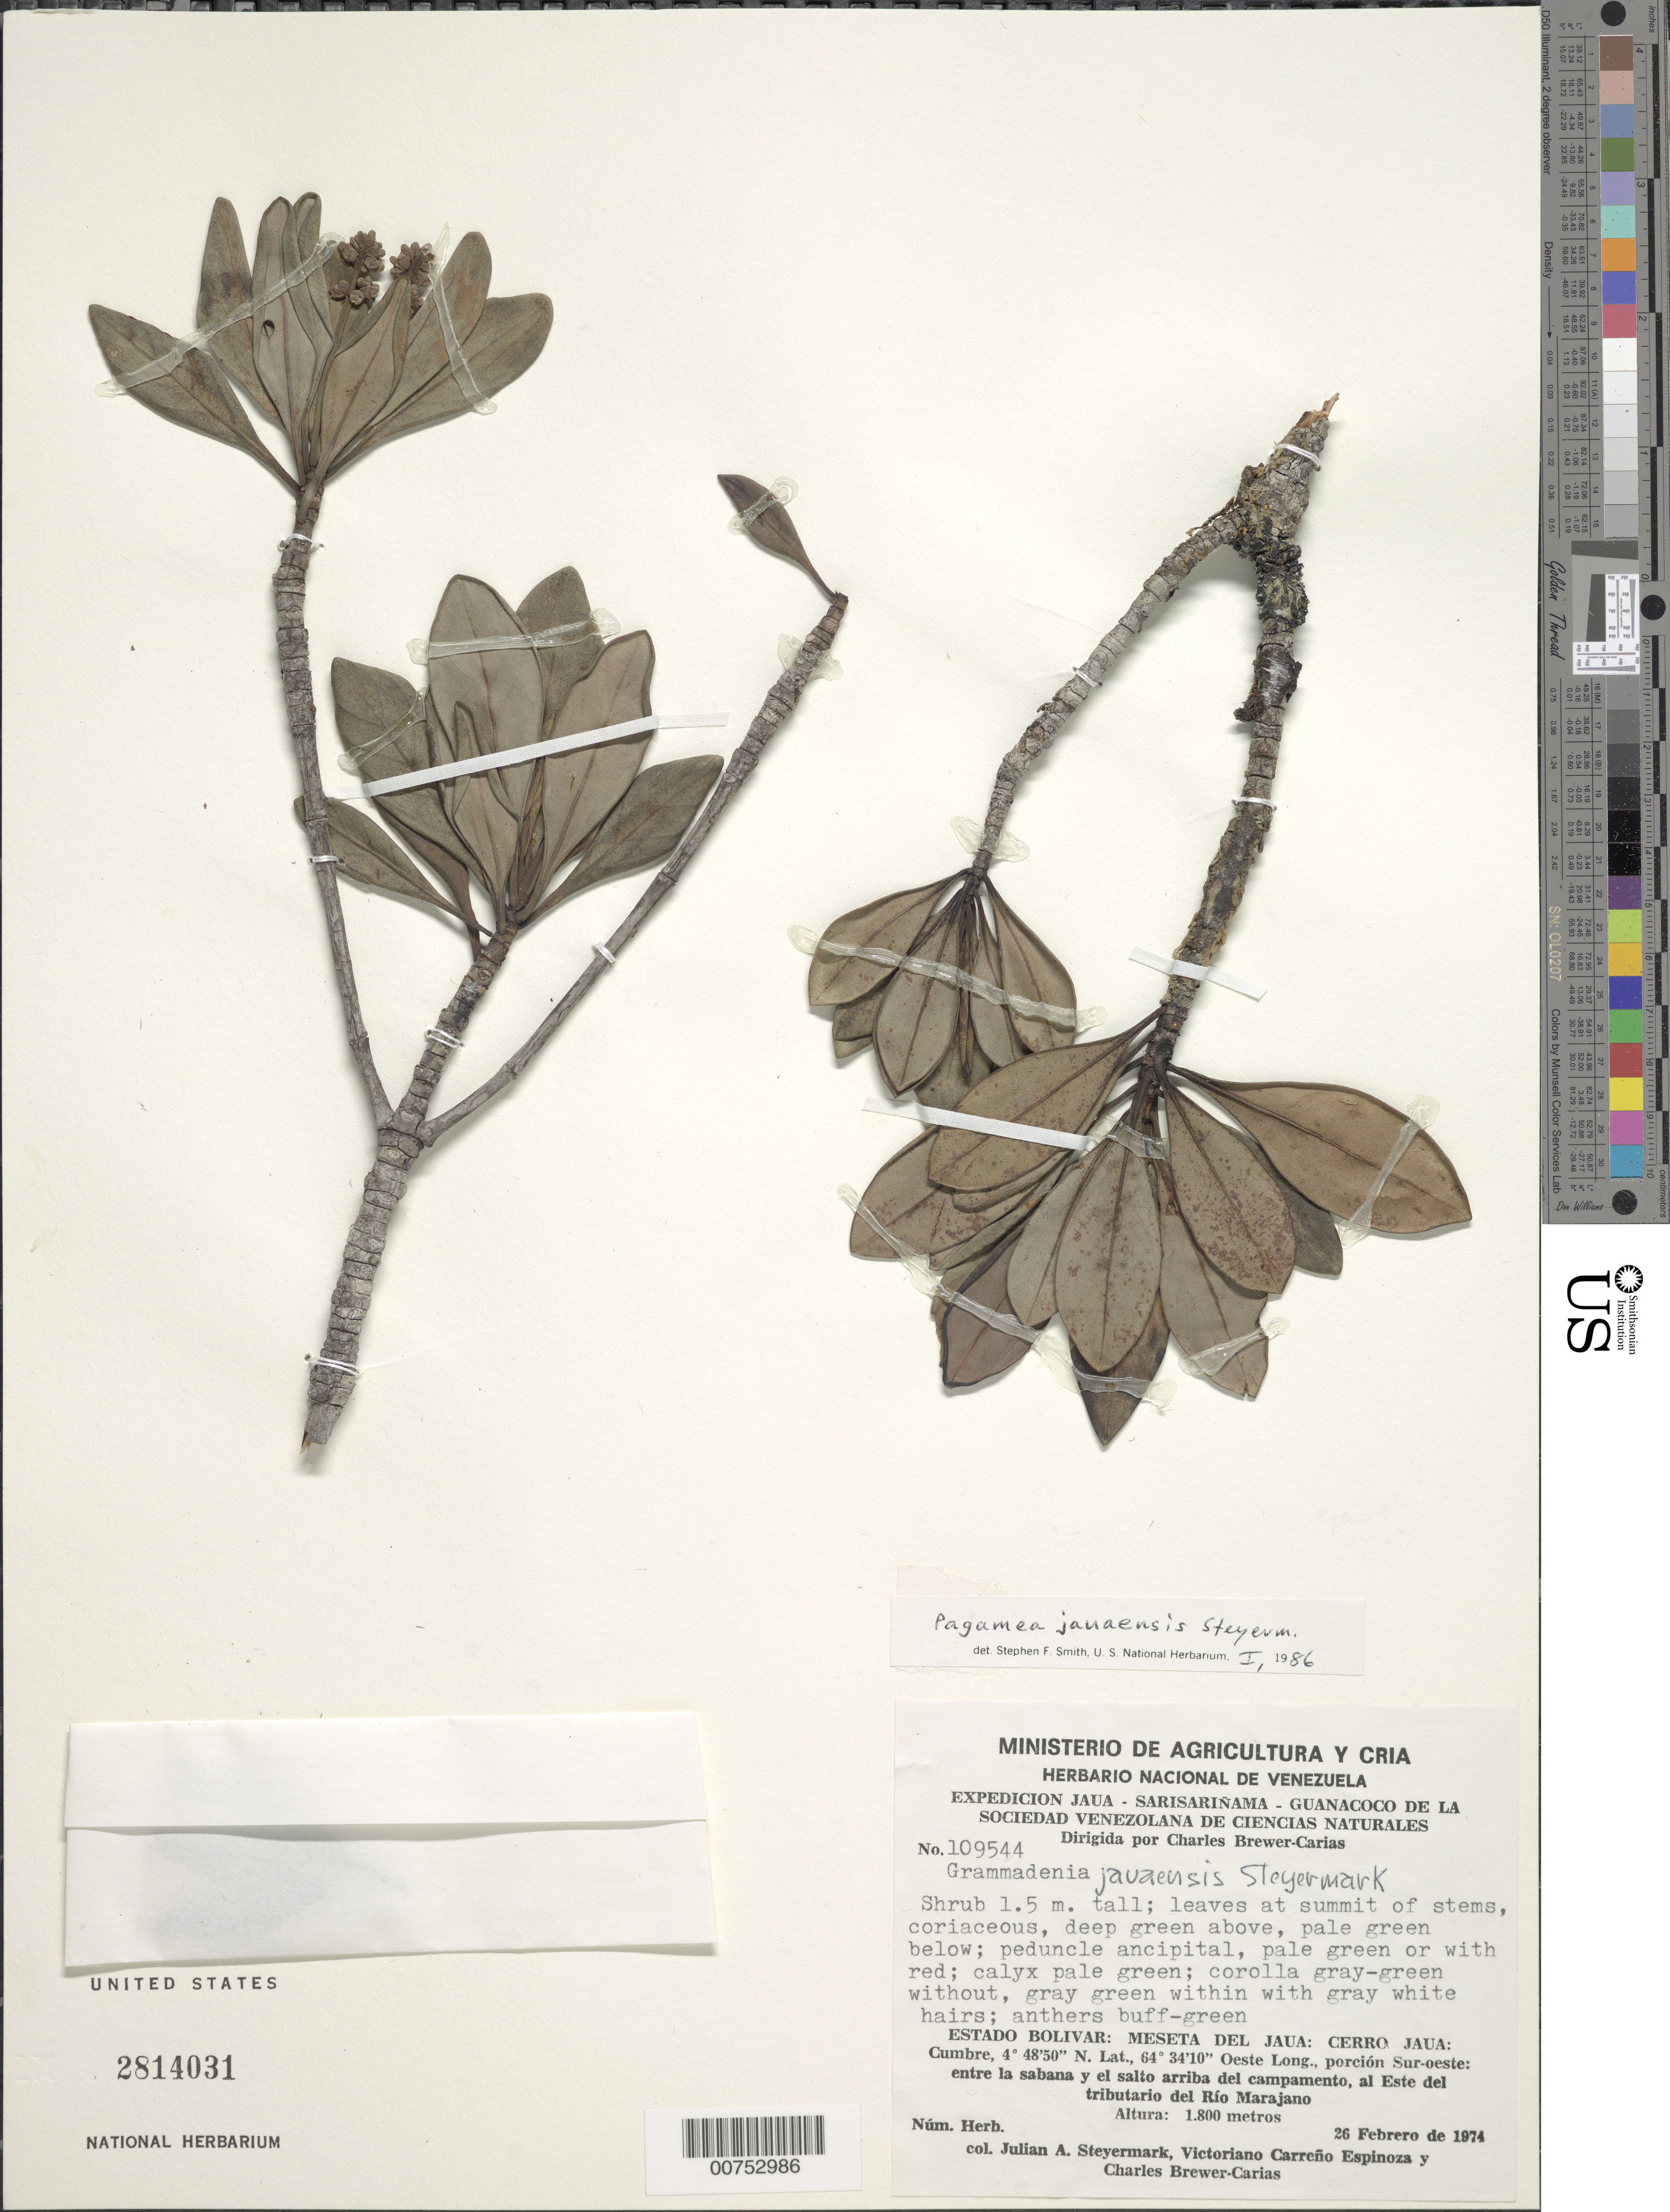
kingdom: Plantae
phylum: Tracheophyta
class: Magnoliopsida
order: Gentianales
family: Rubiaceae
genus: Pagamea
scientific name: Pagamea jauaensis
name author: Steyerm.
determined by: Smith, Stephen F., (US), NMNH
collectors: J. Steyermark, V. Carreño E. & C. Brewer-Carias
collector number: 109544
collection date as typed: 26-Feb-74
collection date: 1974-02-26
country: Venezuela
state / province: Bolívar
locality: Meseta del Jaua: Cerro Jaua, este del tributarío del Río Marajano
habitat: Entre la sabana y el salto arriba del campamento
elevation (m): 1800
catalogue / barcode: US 2814031